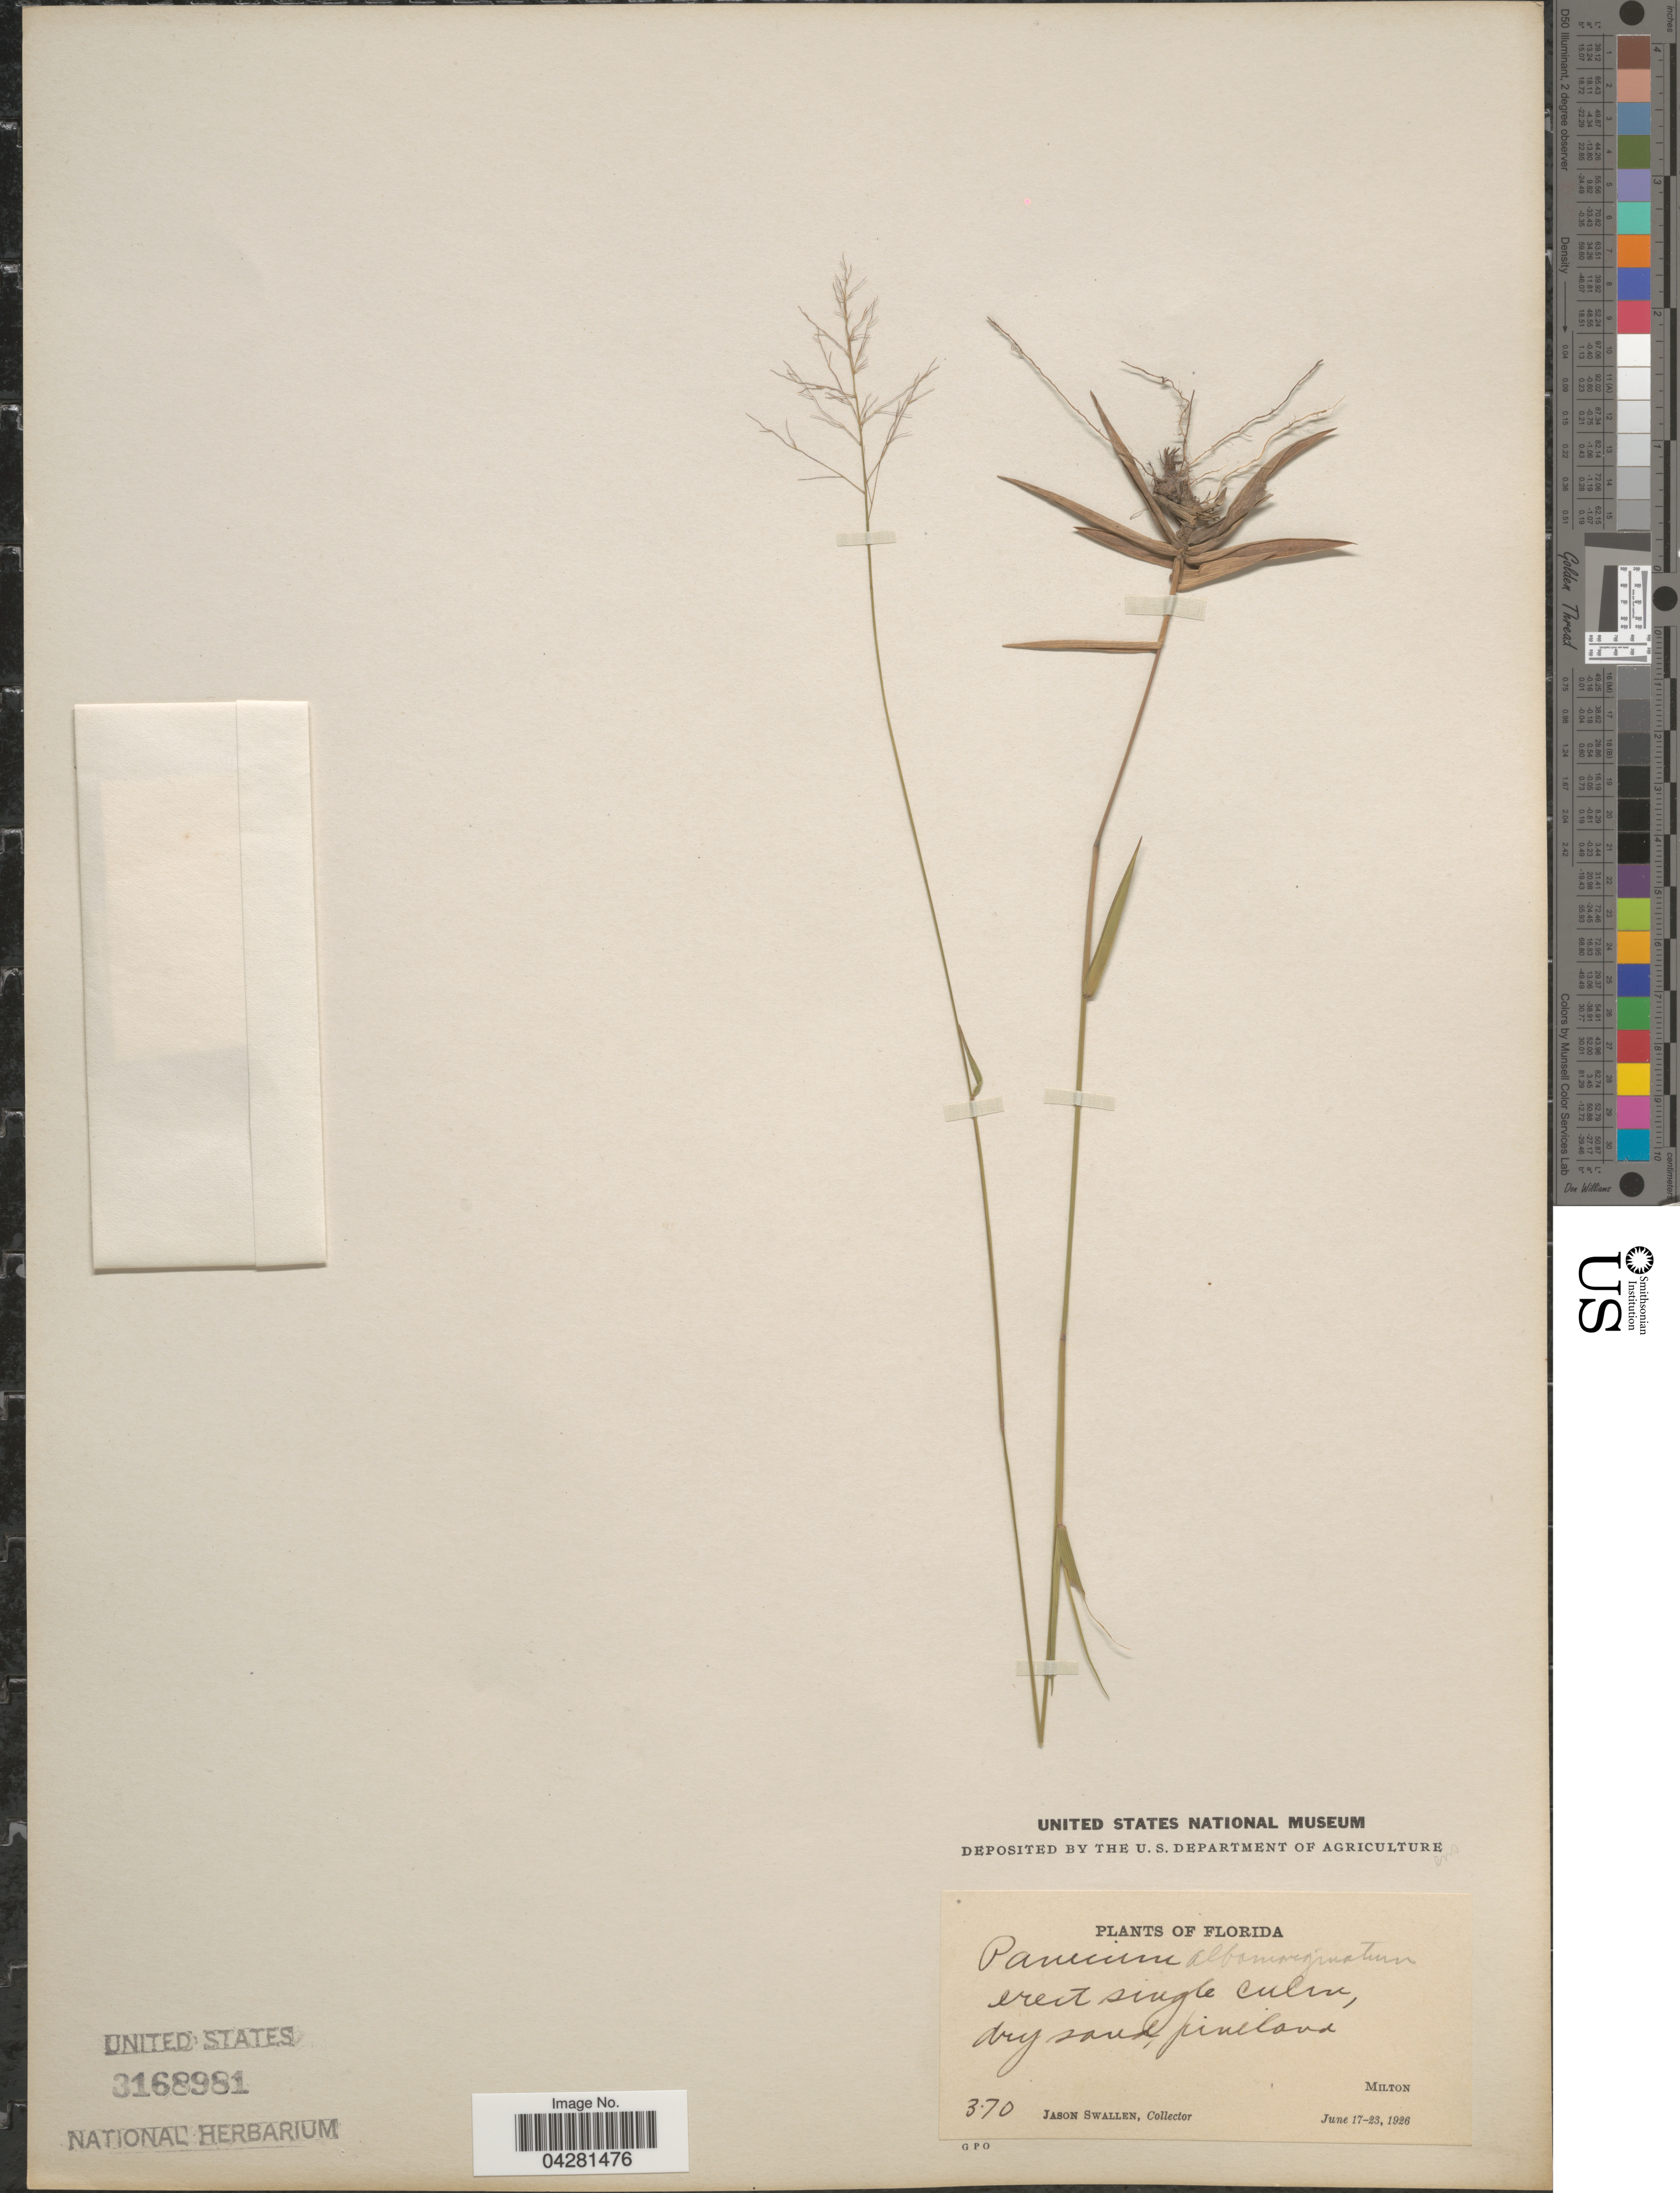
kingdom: Plantae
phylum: Tracheophyta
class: Liliopsida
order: Poales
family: Poaceae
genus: Dichanthelium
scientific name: Dichanthelium dichotomum var. unciphyllum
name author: (Trin.) Davidse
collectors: J. R. Swallen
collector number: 370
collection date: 1926-06-17/1926-06-23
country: United States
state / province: Florida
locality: Dry sand, pineland. Milton.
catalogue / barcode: US 3168981